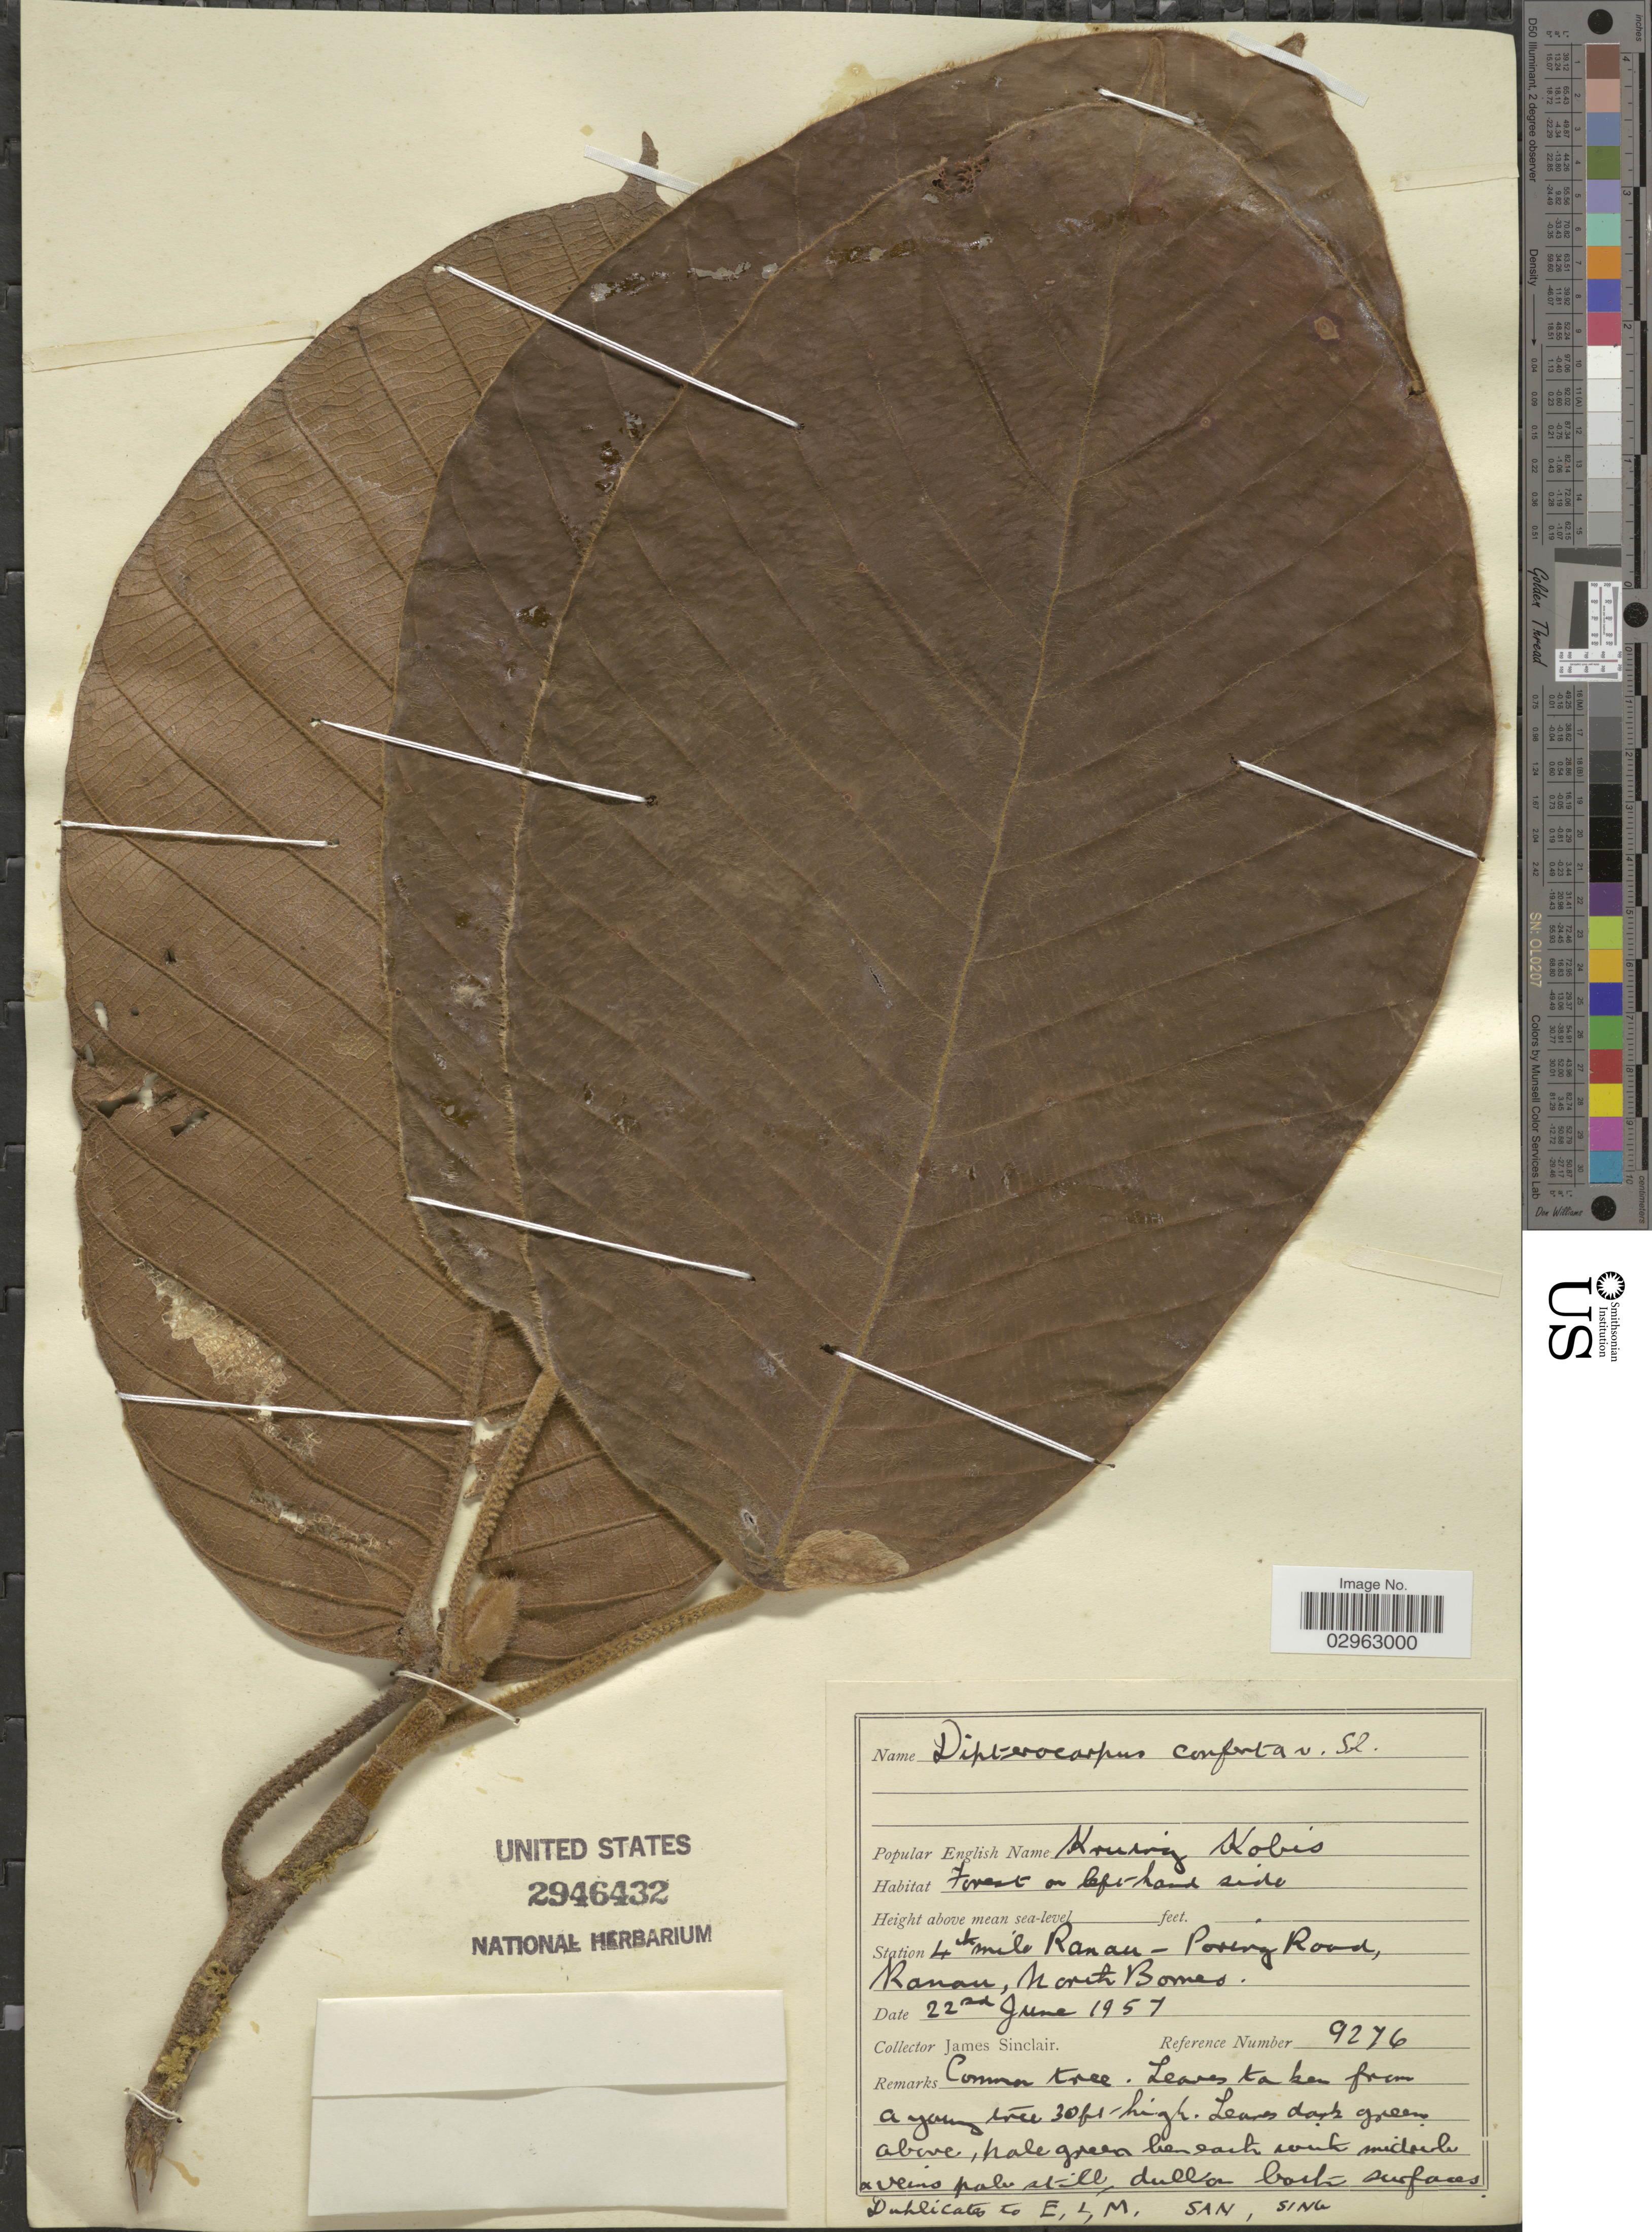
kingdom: Plantae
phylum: Tracheophyta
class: Magnoliopsida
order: Malvales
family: Dipterocarpaceae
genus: Dipterocarpus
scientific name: Dipterocarpus confertus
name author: Slooten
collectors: J. Sinclair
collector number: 9276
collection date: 1957-06-22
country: Malaysia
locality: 4th mile Ranau - Poring Road, Ranau, North Borneo.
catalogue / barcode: US 2946432